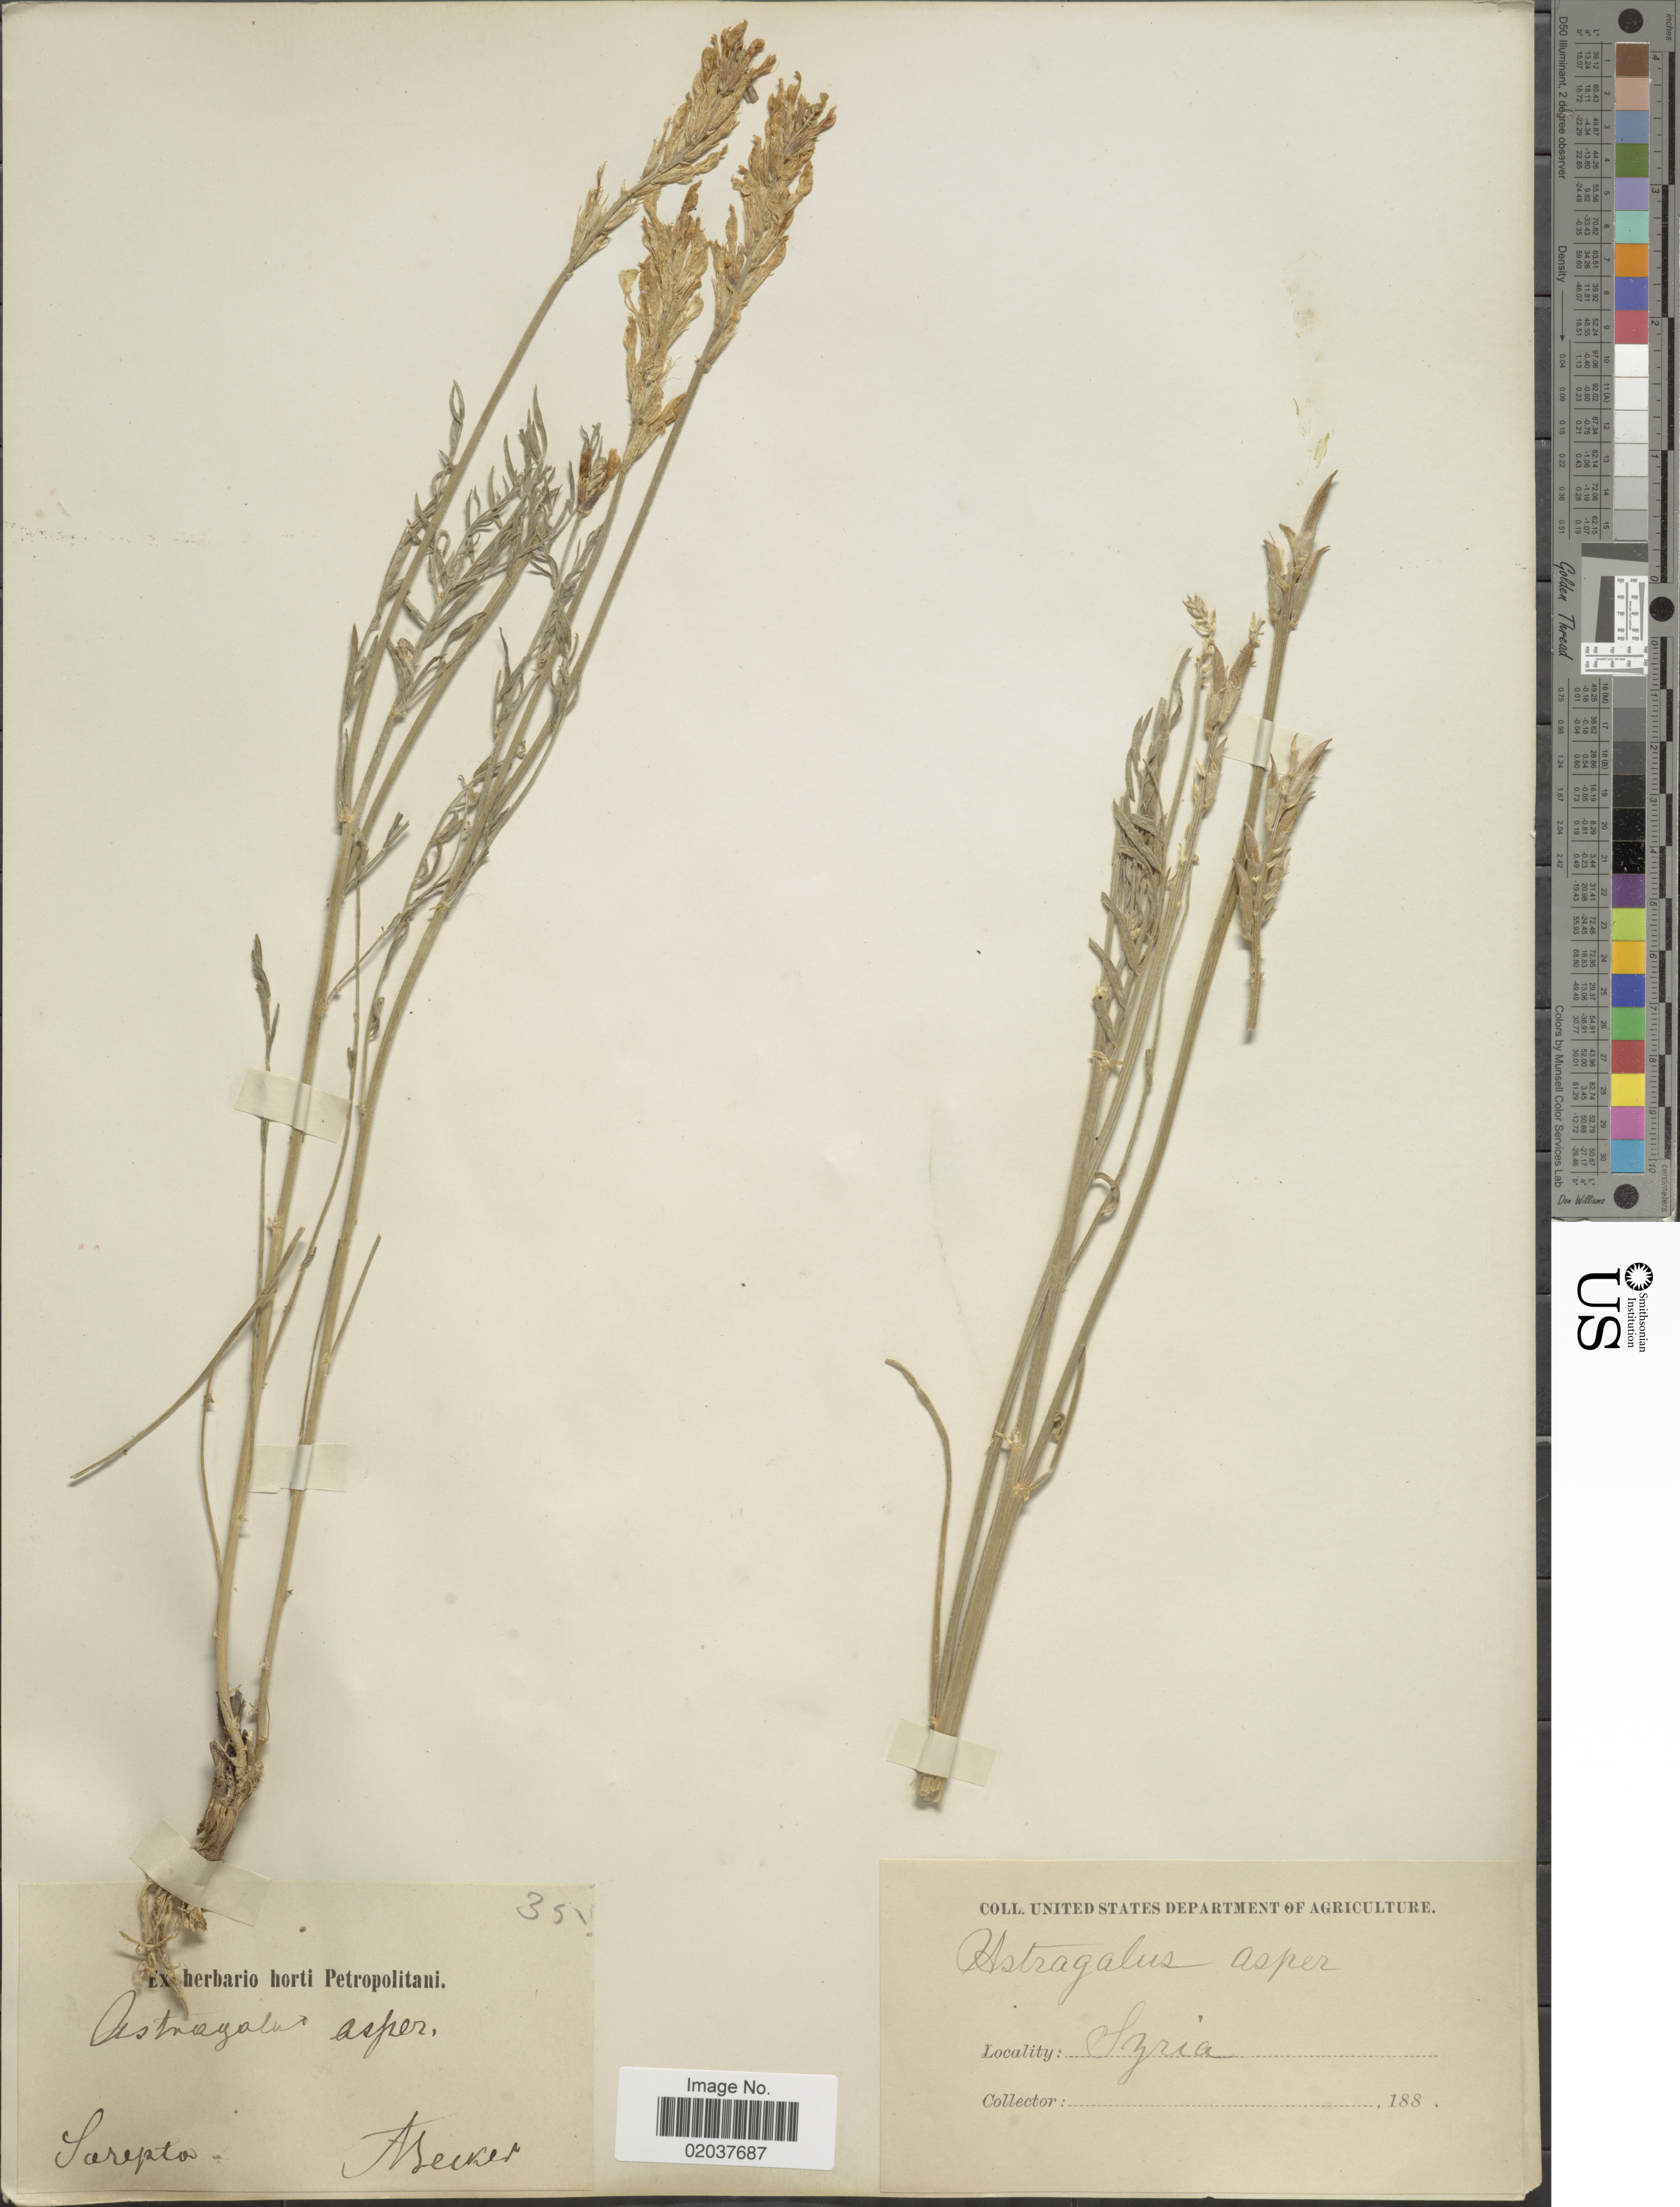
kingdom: Plantae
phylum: Tracheophyta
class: Magnoliopsida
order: Fabales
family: Fabaceae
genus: Astragalus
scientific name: Astragalus asper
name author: Jacq.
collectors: A. Becker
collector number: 35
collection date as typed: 188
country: Russian Federation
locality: Sarepta, Syria